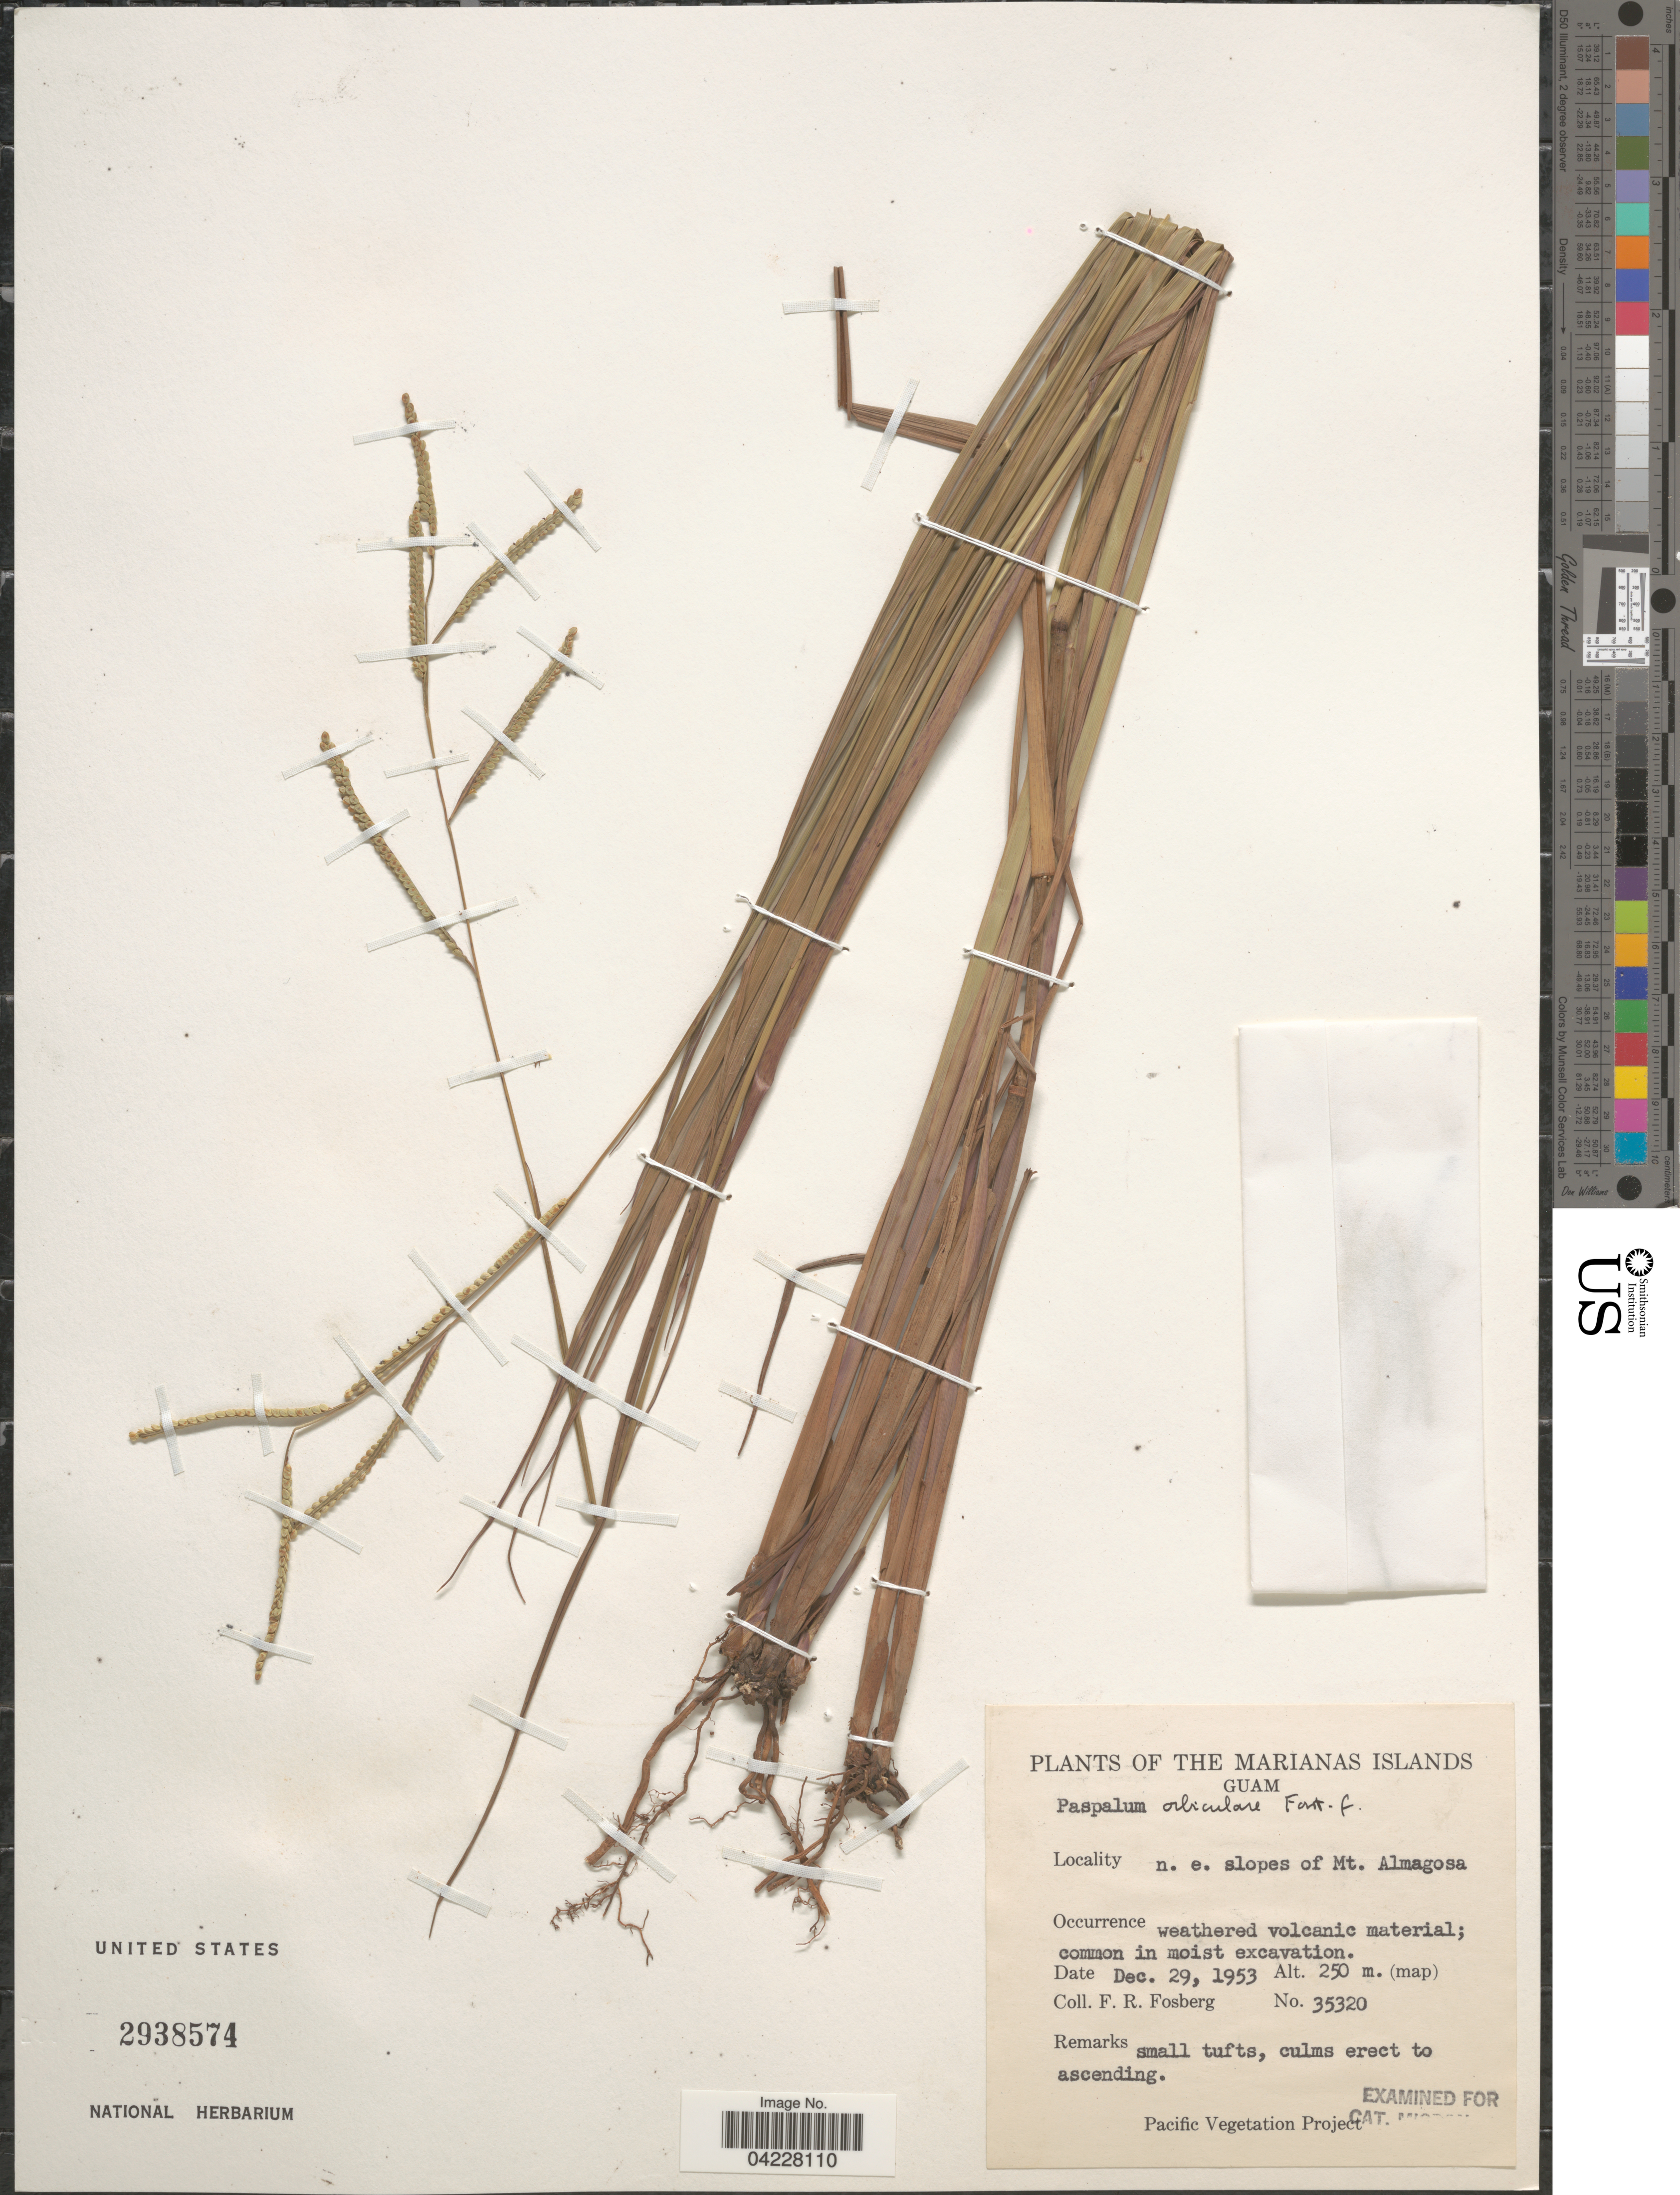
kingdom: Plantae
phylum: Tracheophyta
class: Liliopsida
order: Poales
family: Poaceae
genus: Paspalum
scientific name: Paspalum orbiculare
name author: G. Forst.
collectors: F. R. Fosberg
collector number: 35320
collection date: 1953-12-29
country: Guam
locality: The Mariana Islands. N. e. slopes of Mt. Almagosa.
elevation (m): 250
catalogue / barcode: US 2938574